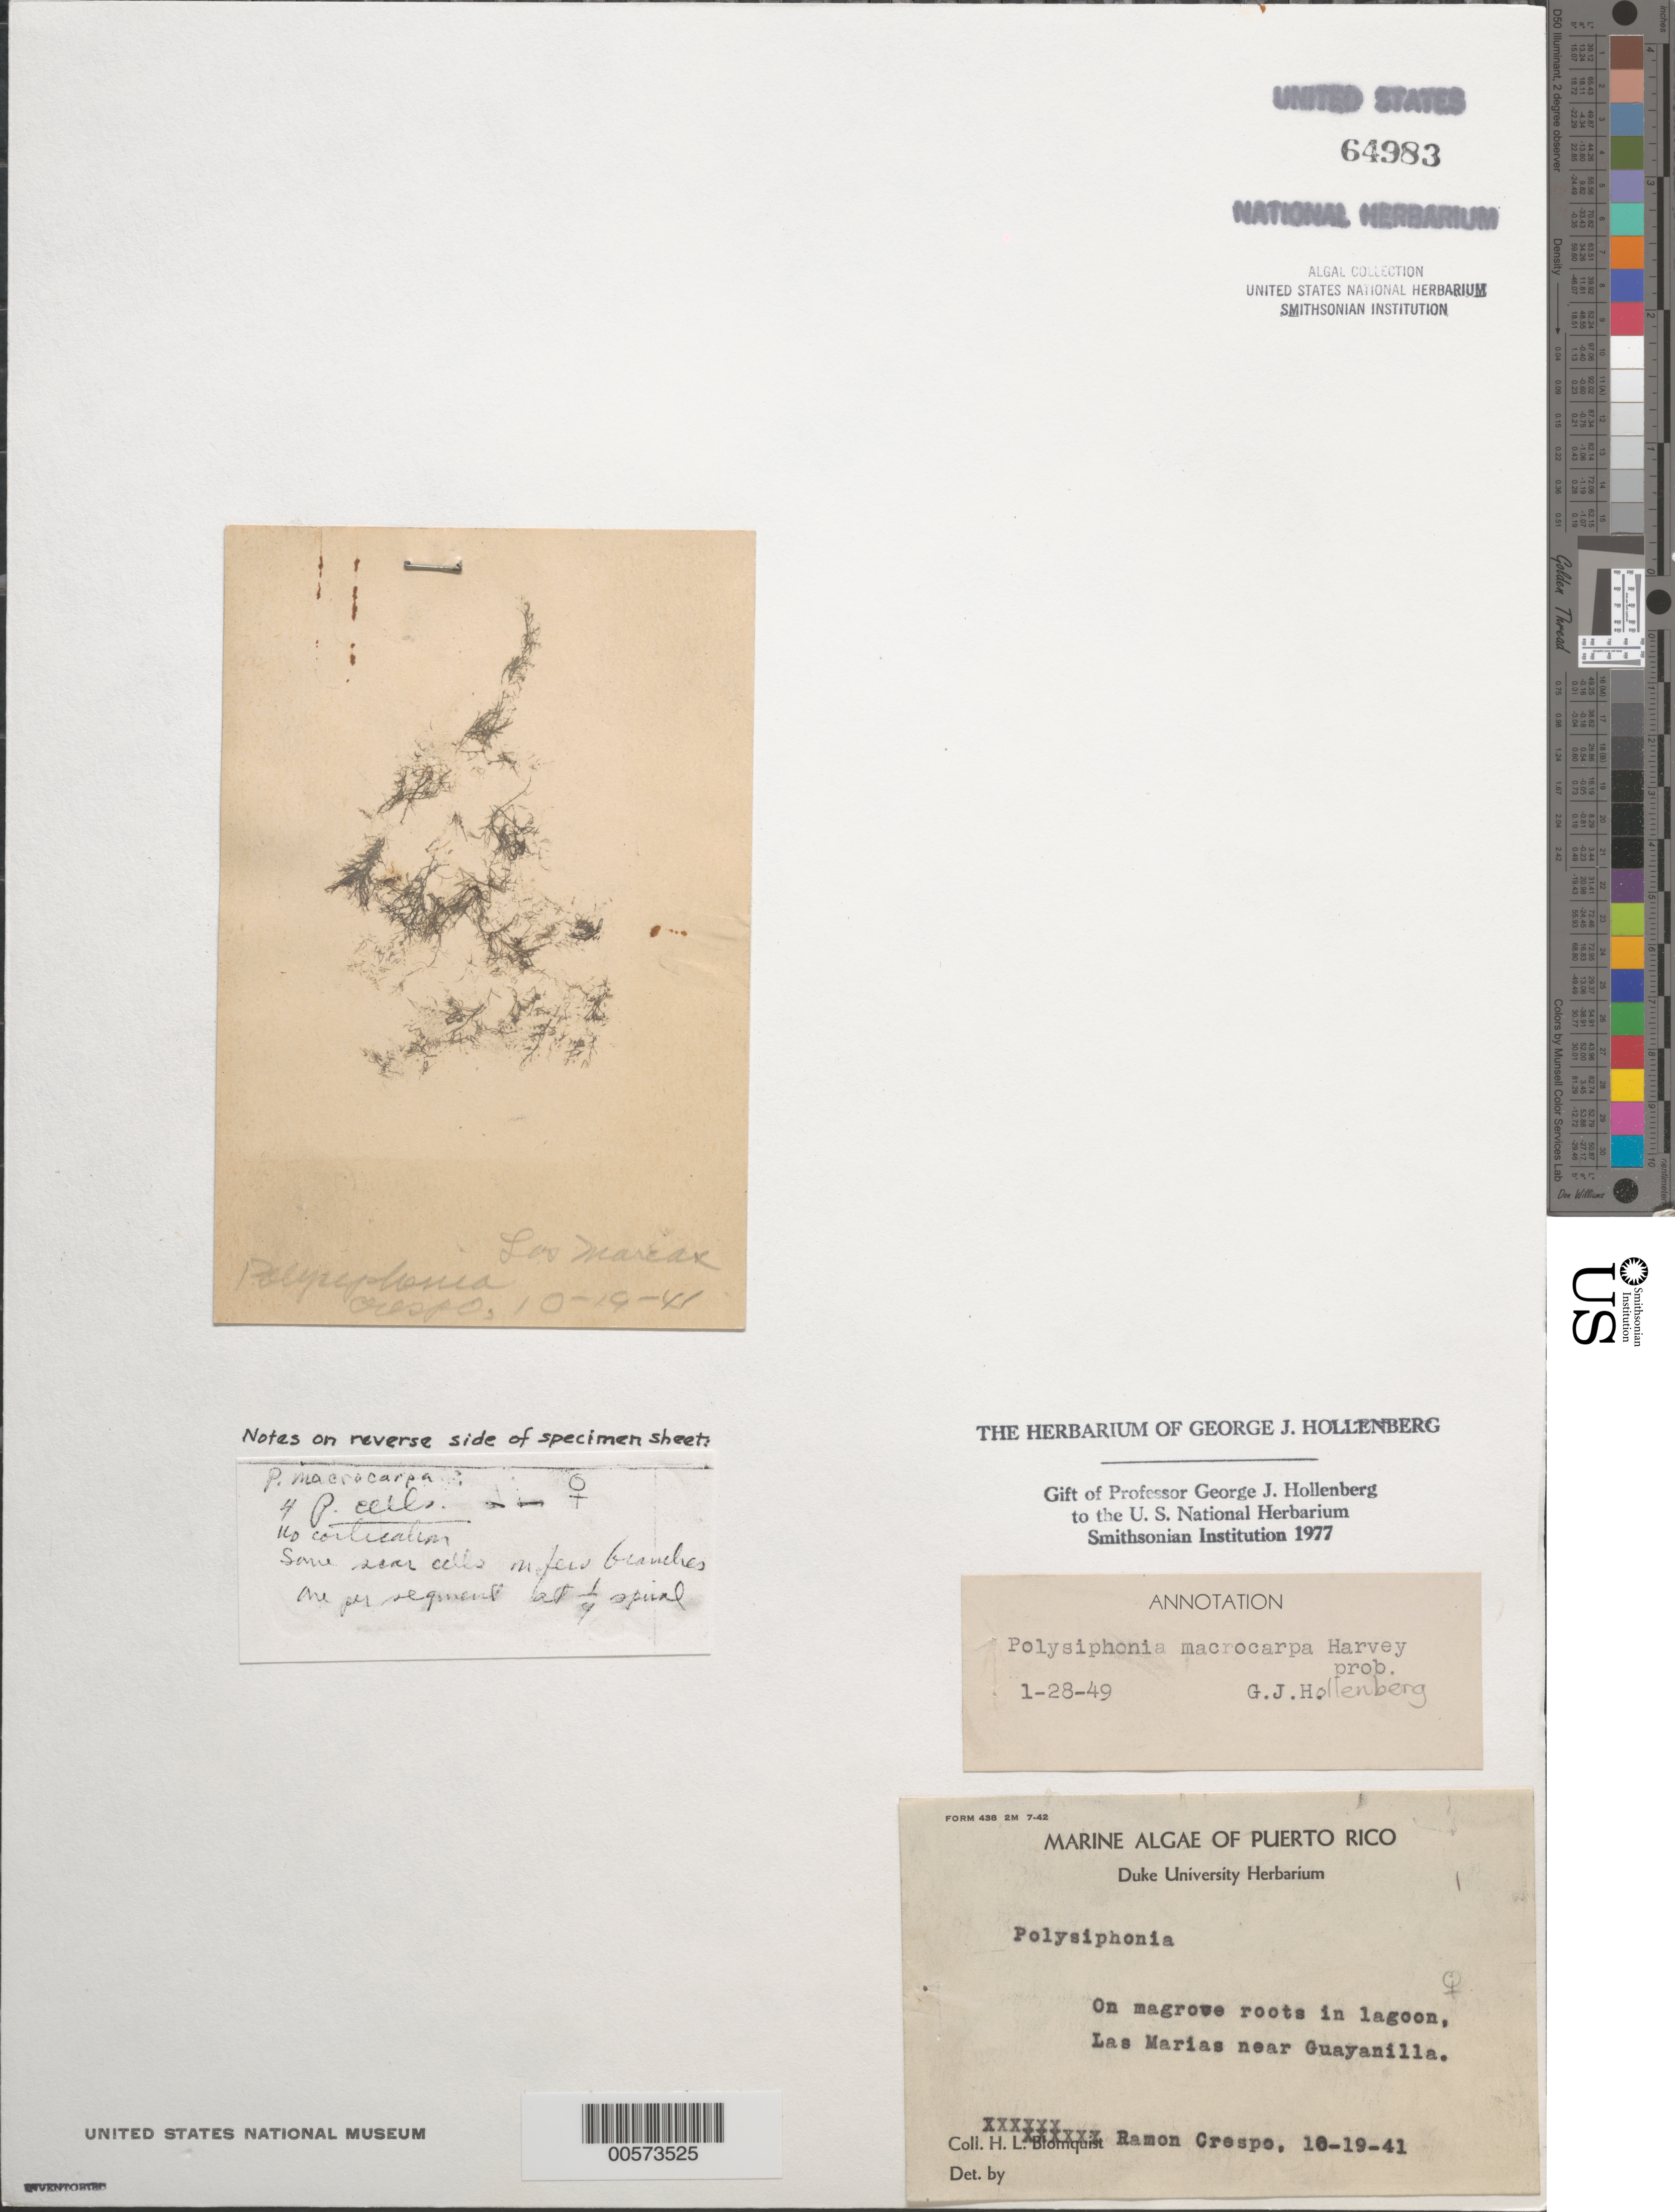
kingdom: Plantae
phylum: Rhodophyta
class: Florideophyceae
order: Ceramiales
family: Rhodomelaceae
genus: Polysiphonia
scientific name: Polysiphonia macrocarpa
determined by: Hollenberg, George J.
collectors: R. Crespo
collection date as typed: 19 Oct 1941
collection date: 1941-10-19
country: Puerto Rico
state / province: Guayanilla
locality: Las marias, near guayanilla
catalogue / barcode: US 64983